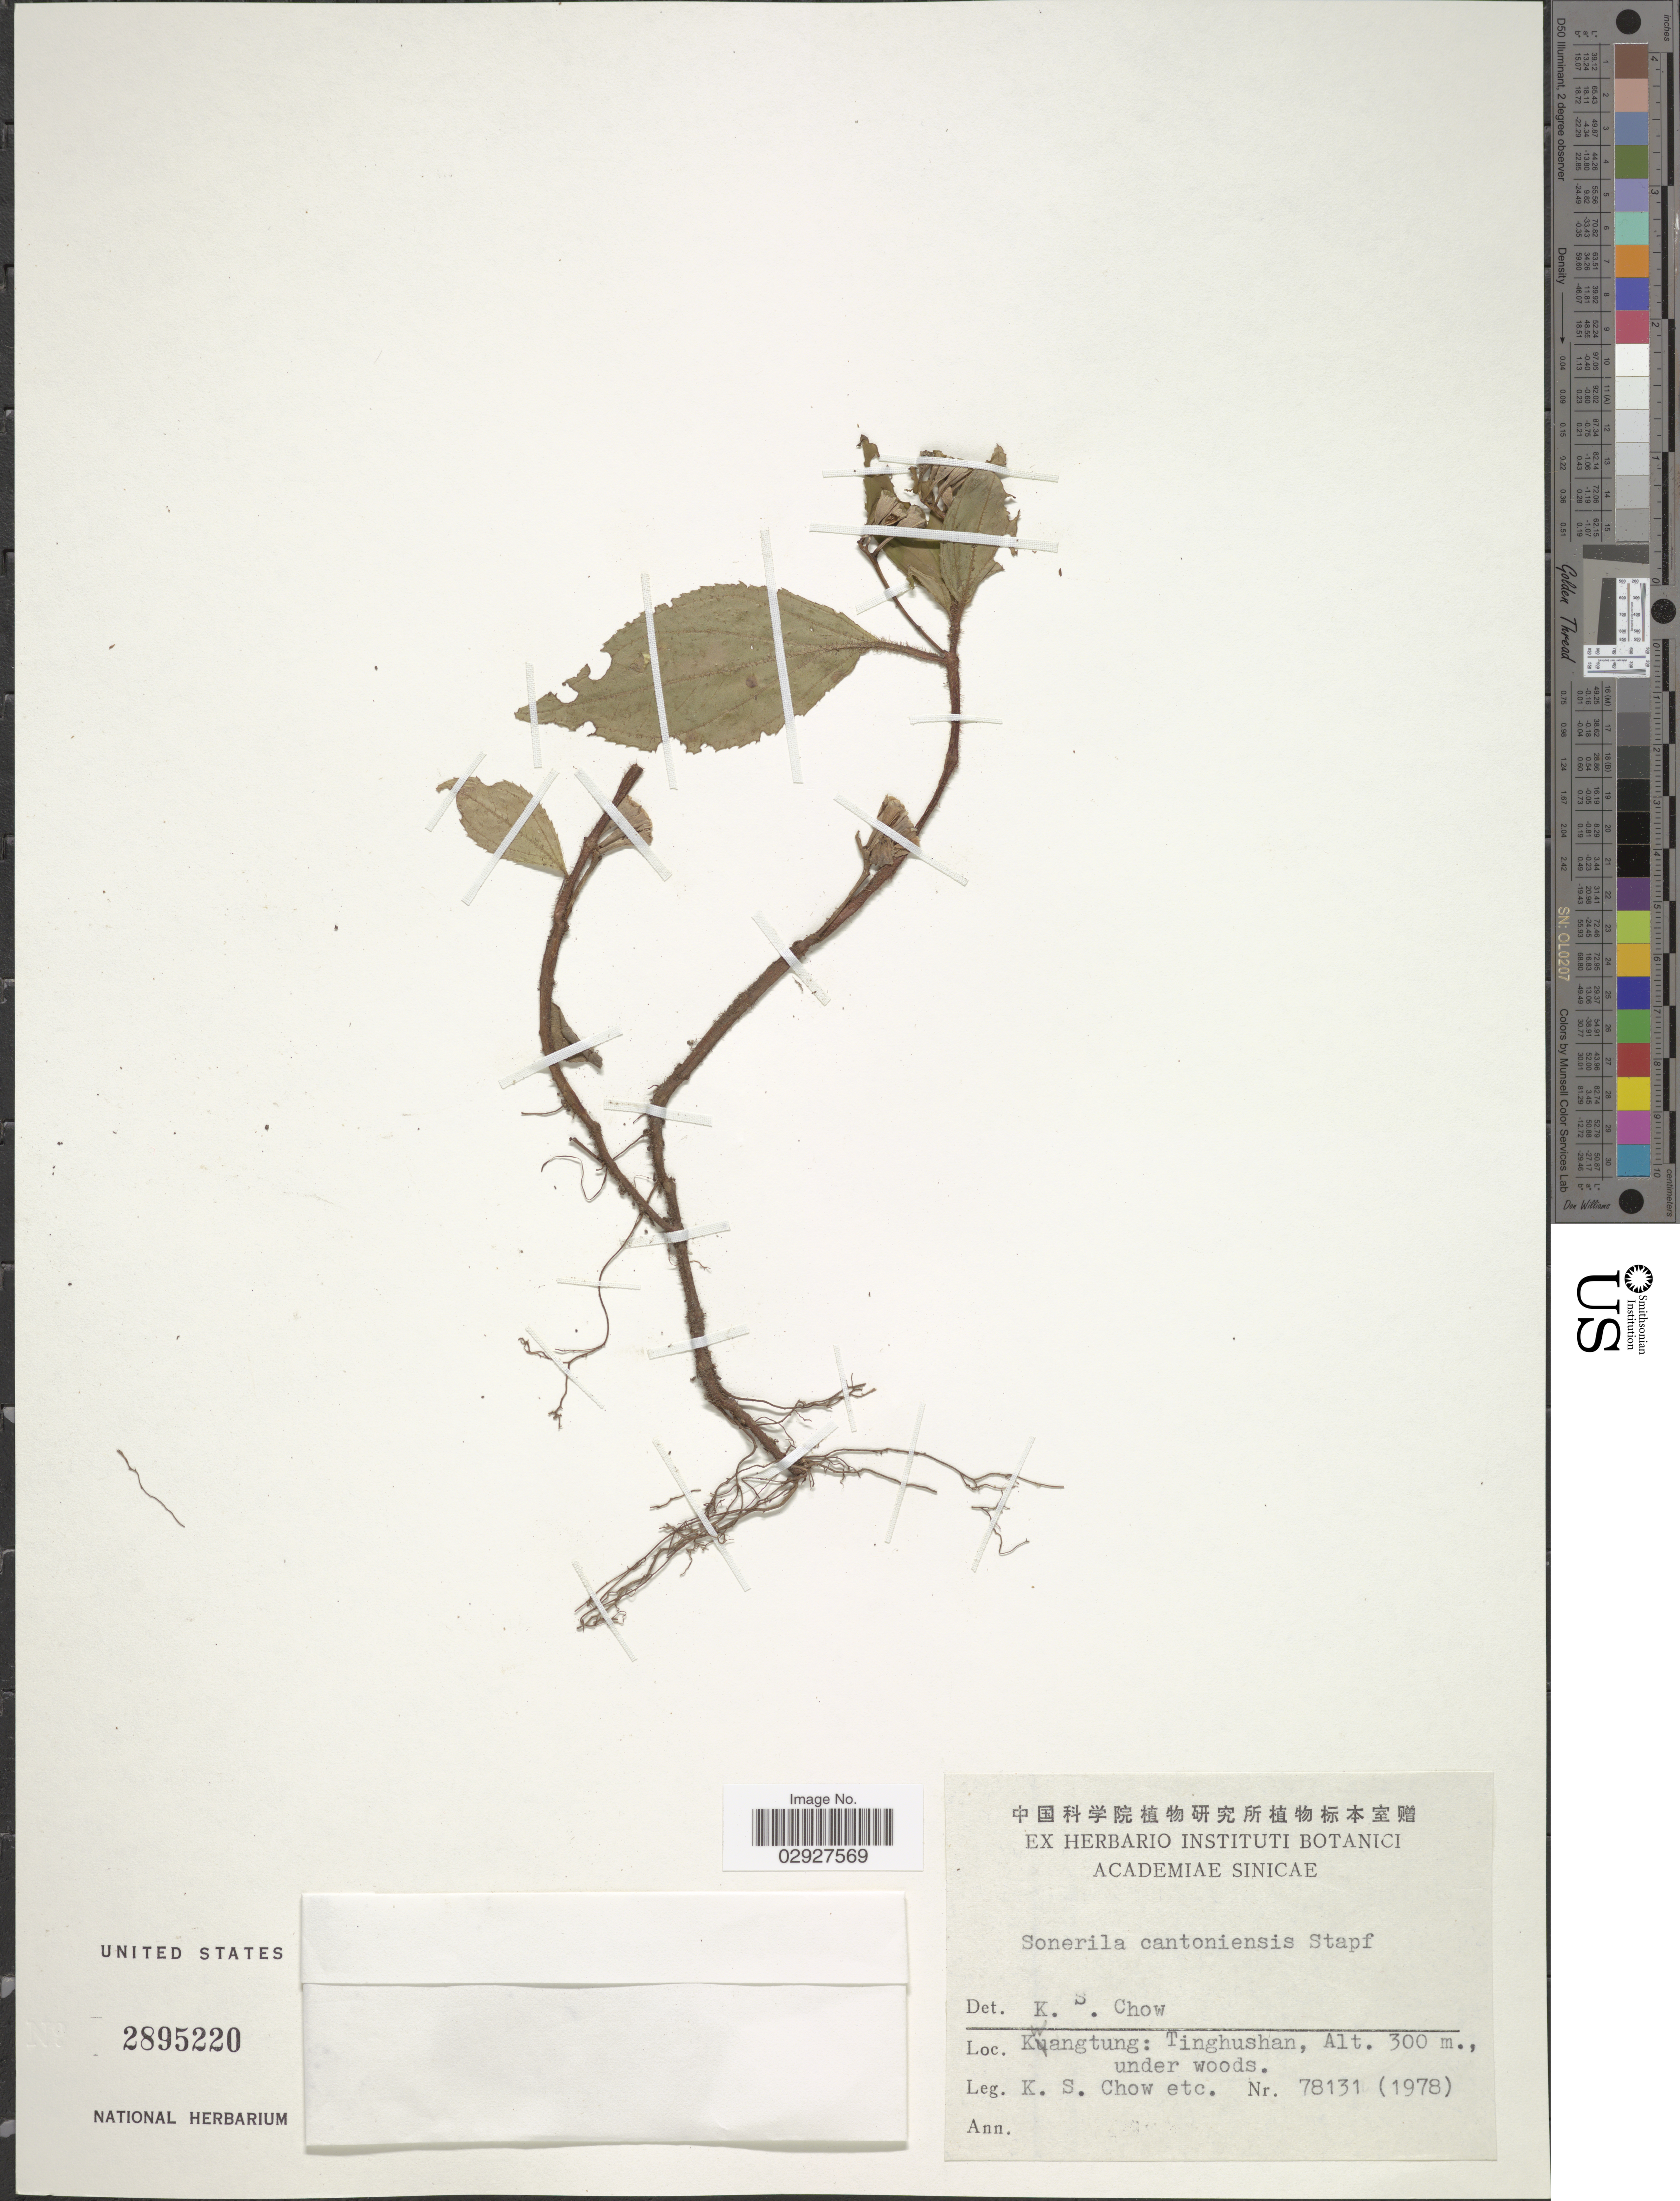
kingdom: Plantae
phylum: Tracheophyta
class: Magnoliopsida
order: Myrtales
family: Melastomataceae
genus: Sonerila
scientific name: Sonerila cantonensis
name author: Stapf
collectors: K. S. Chow & et al.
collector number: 78131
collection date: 1978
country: China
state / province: Guangdong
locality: Kwangtung: Tinghushan.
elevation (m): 300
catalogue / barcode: US 2895220